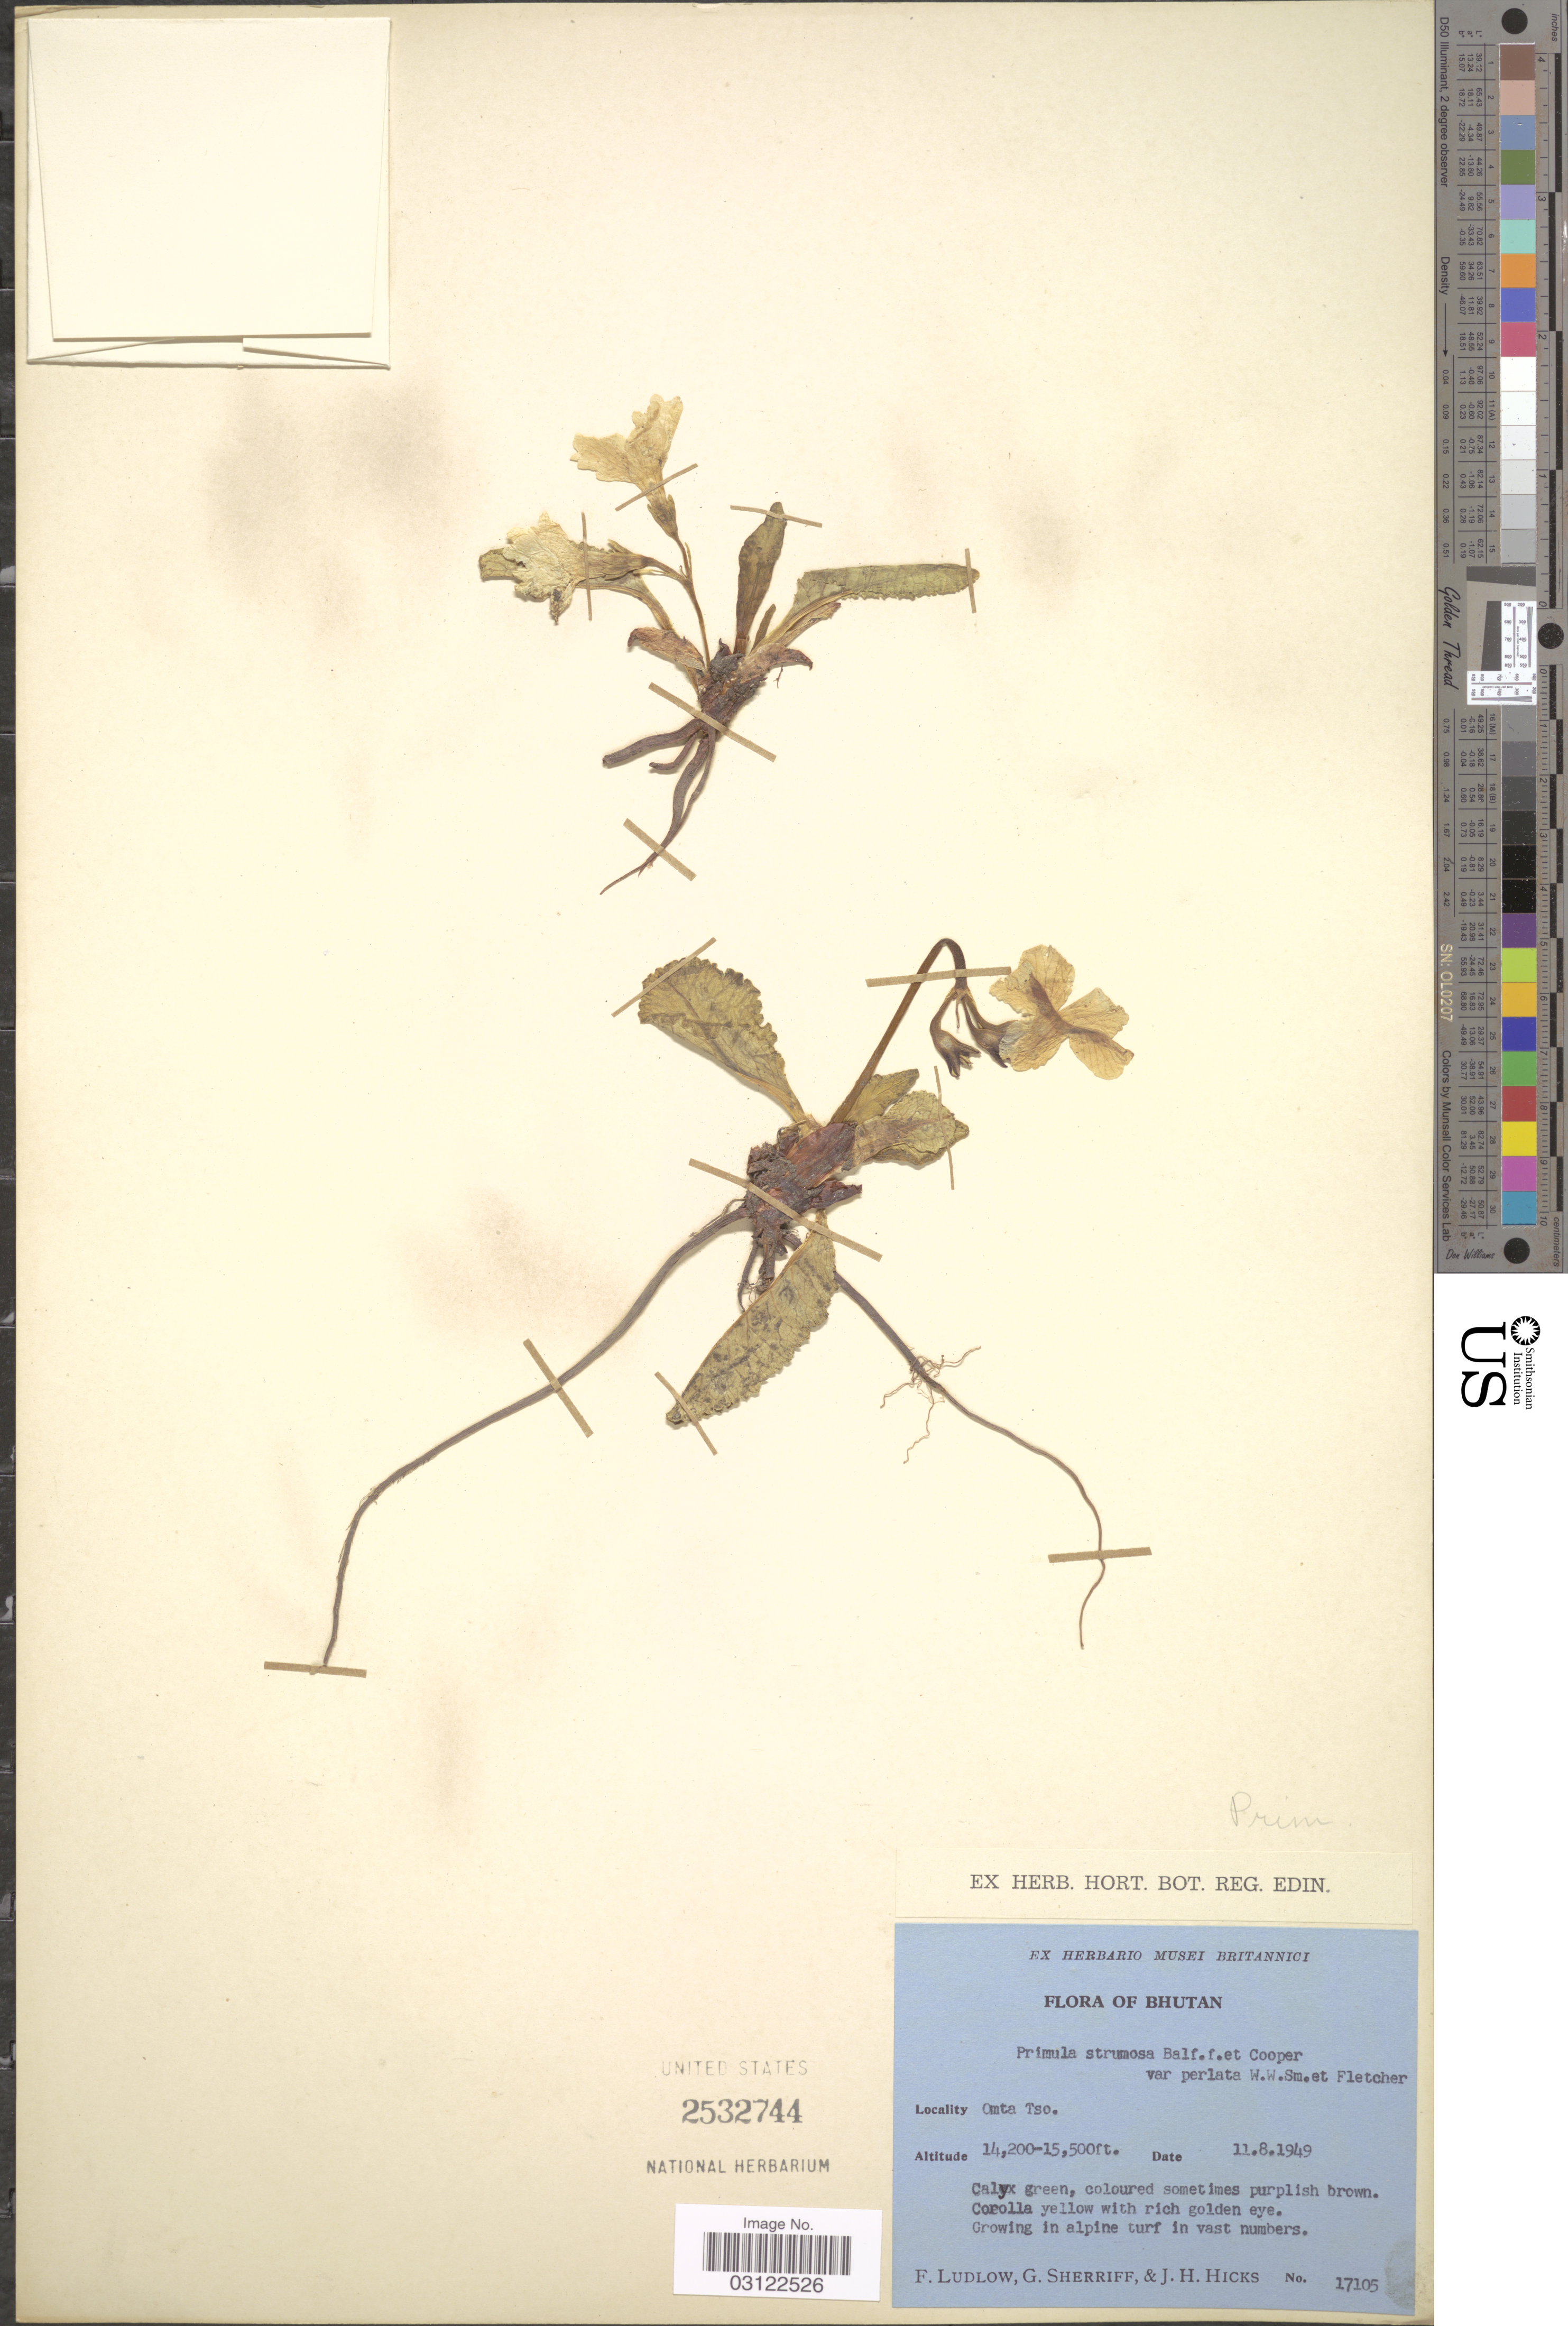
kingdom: Plantae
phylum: Tracheophyta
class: Magnoliopsida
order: Ericales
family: Primulaceae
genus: Primula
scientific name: Primula strumosa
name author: Balf. f. & R.E. Cooper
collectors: F. Ludlow, G. Sherriff & J. H. Hicks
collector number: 17105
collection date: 1949-08-11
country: Bhutan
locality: Omta Tso.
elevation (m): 4328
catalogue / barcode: US 2532744